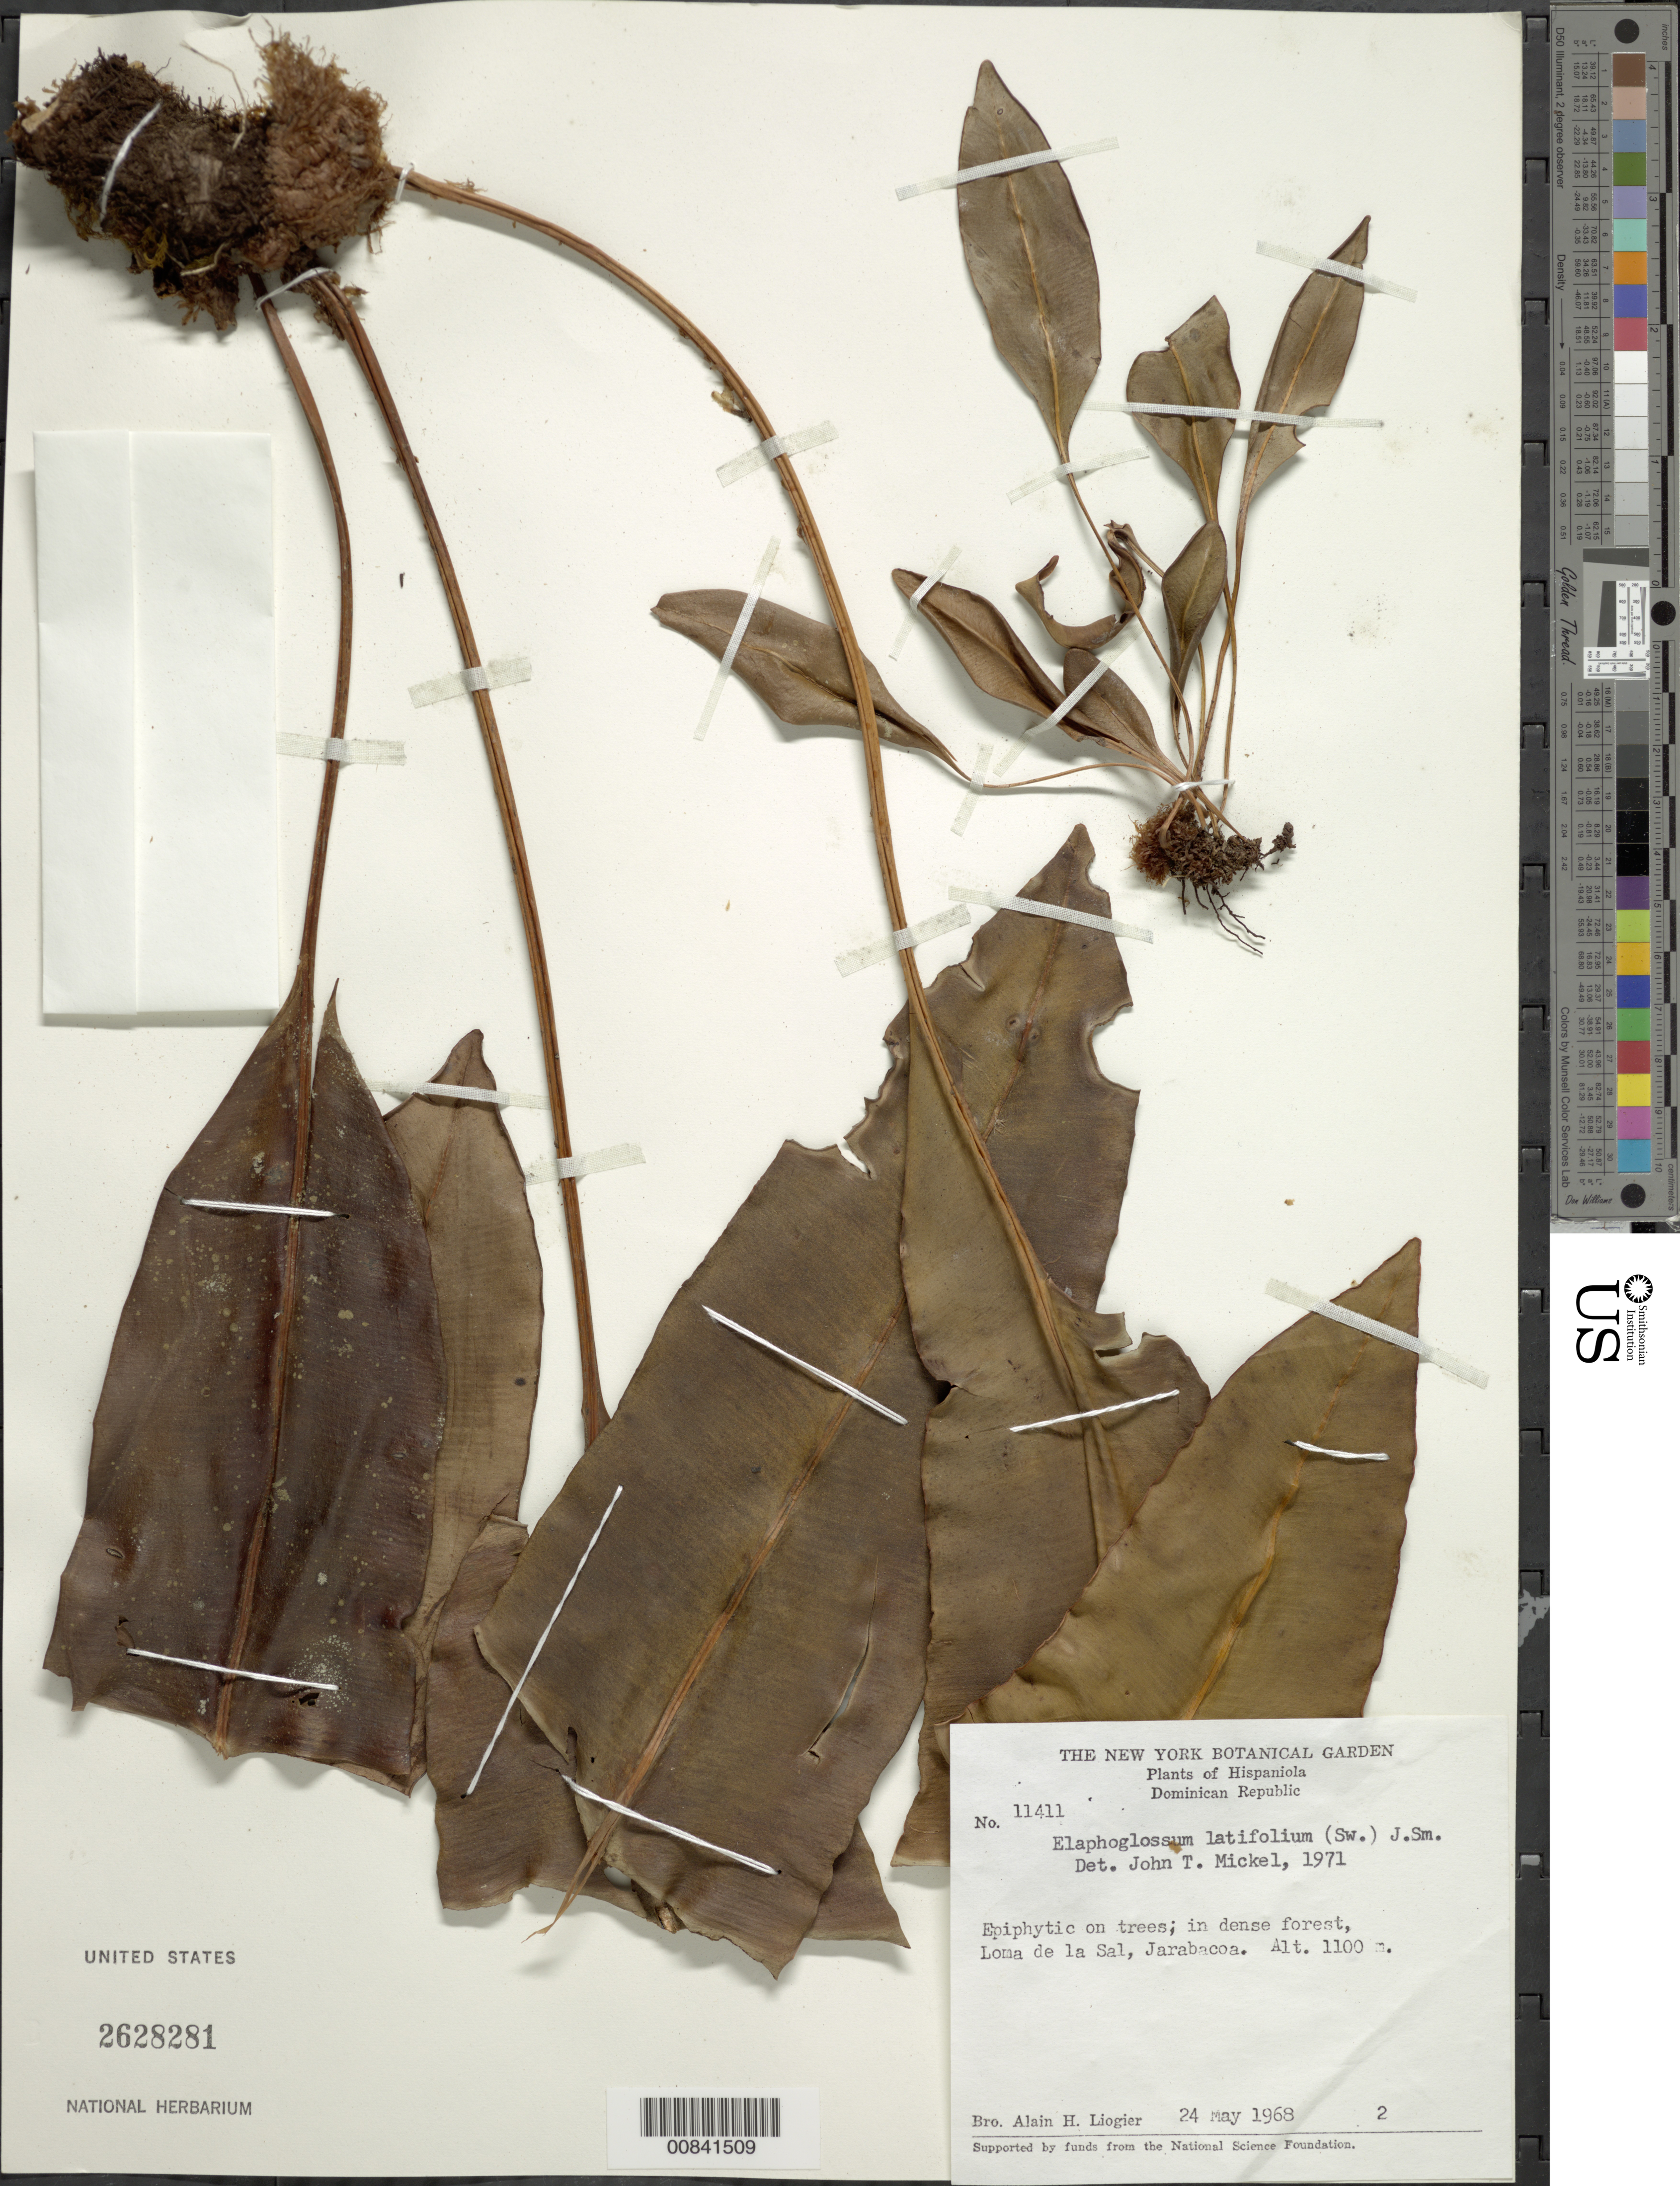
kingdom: Plantae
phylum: Tracheophyta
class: Polypodiopsida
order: Polypodiales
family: Dryopteridaceae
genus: Elaphoglossum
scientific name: Elaphoglossum latifolium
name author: (Sw.) J. Sm.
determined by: Mickel, J. T., (NY), New York Botanical Garden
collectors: A. H. Liogier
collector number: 11411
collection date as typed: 24 May 1968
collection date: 1968-05-24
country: Dominican Republic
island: Hispaniola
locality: Loma de la Sal, Jarabacoa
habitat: Dense forest, on trees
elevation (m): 1100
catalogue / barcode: US 2628281